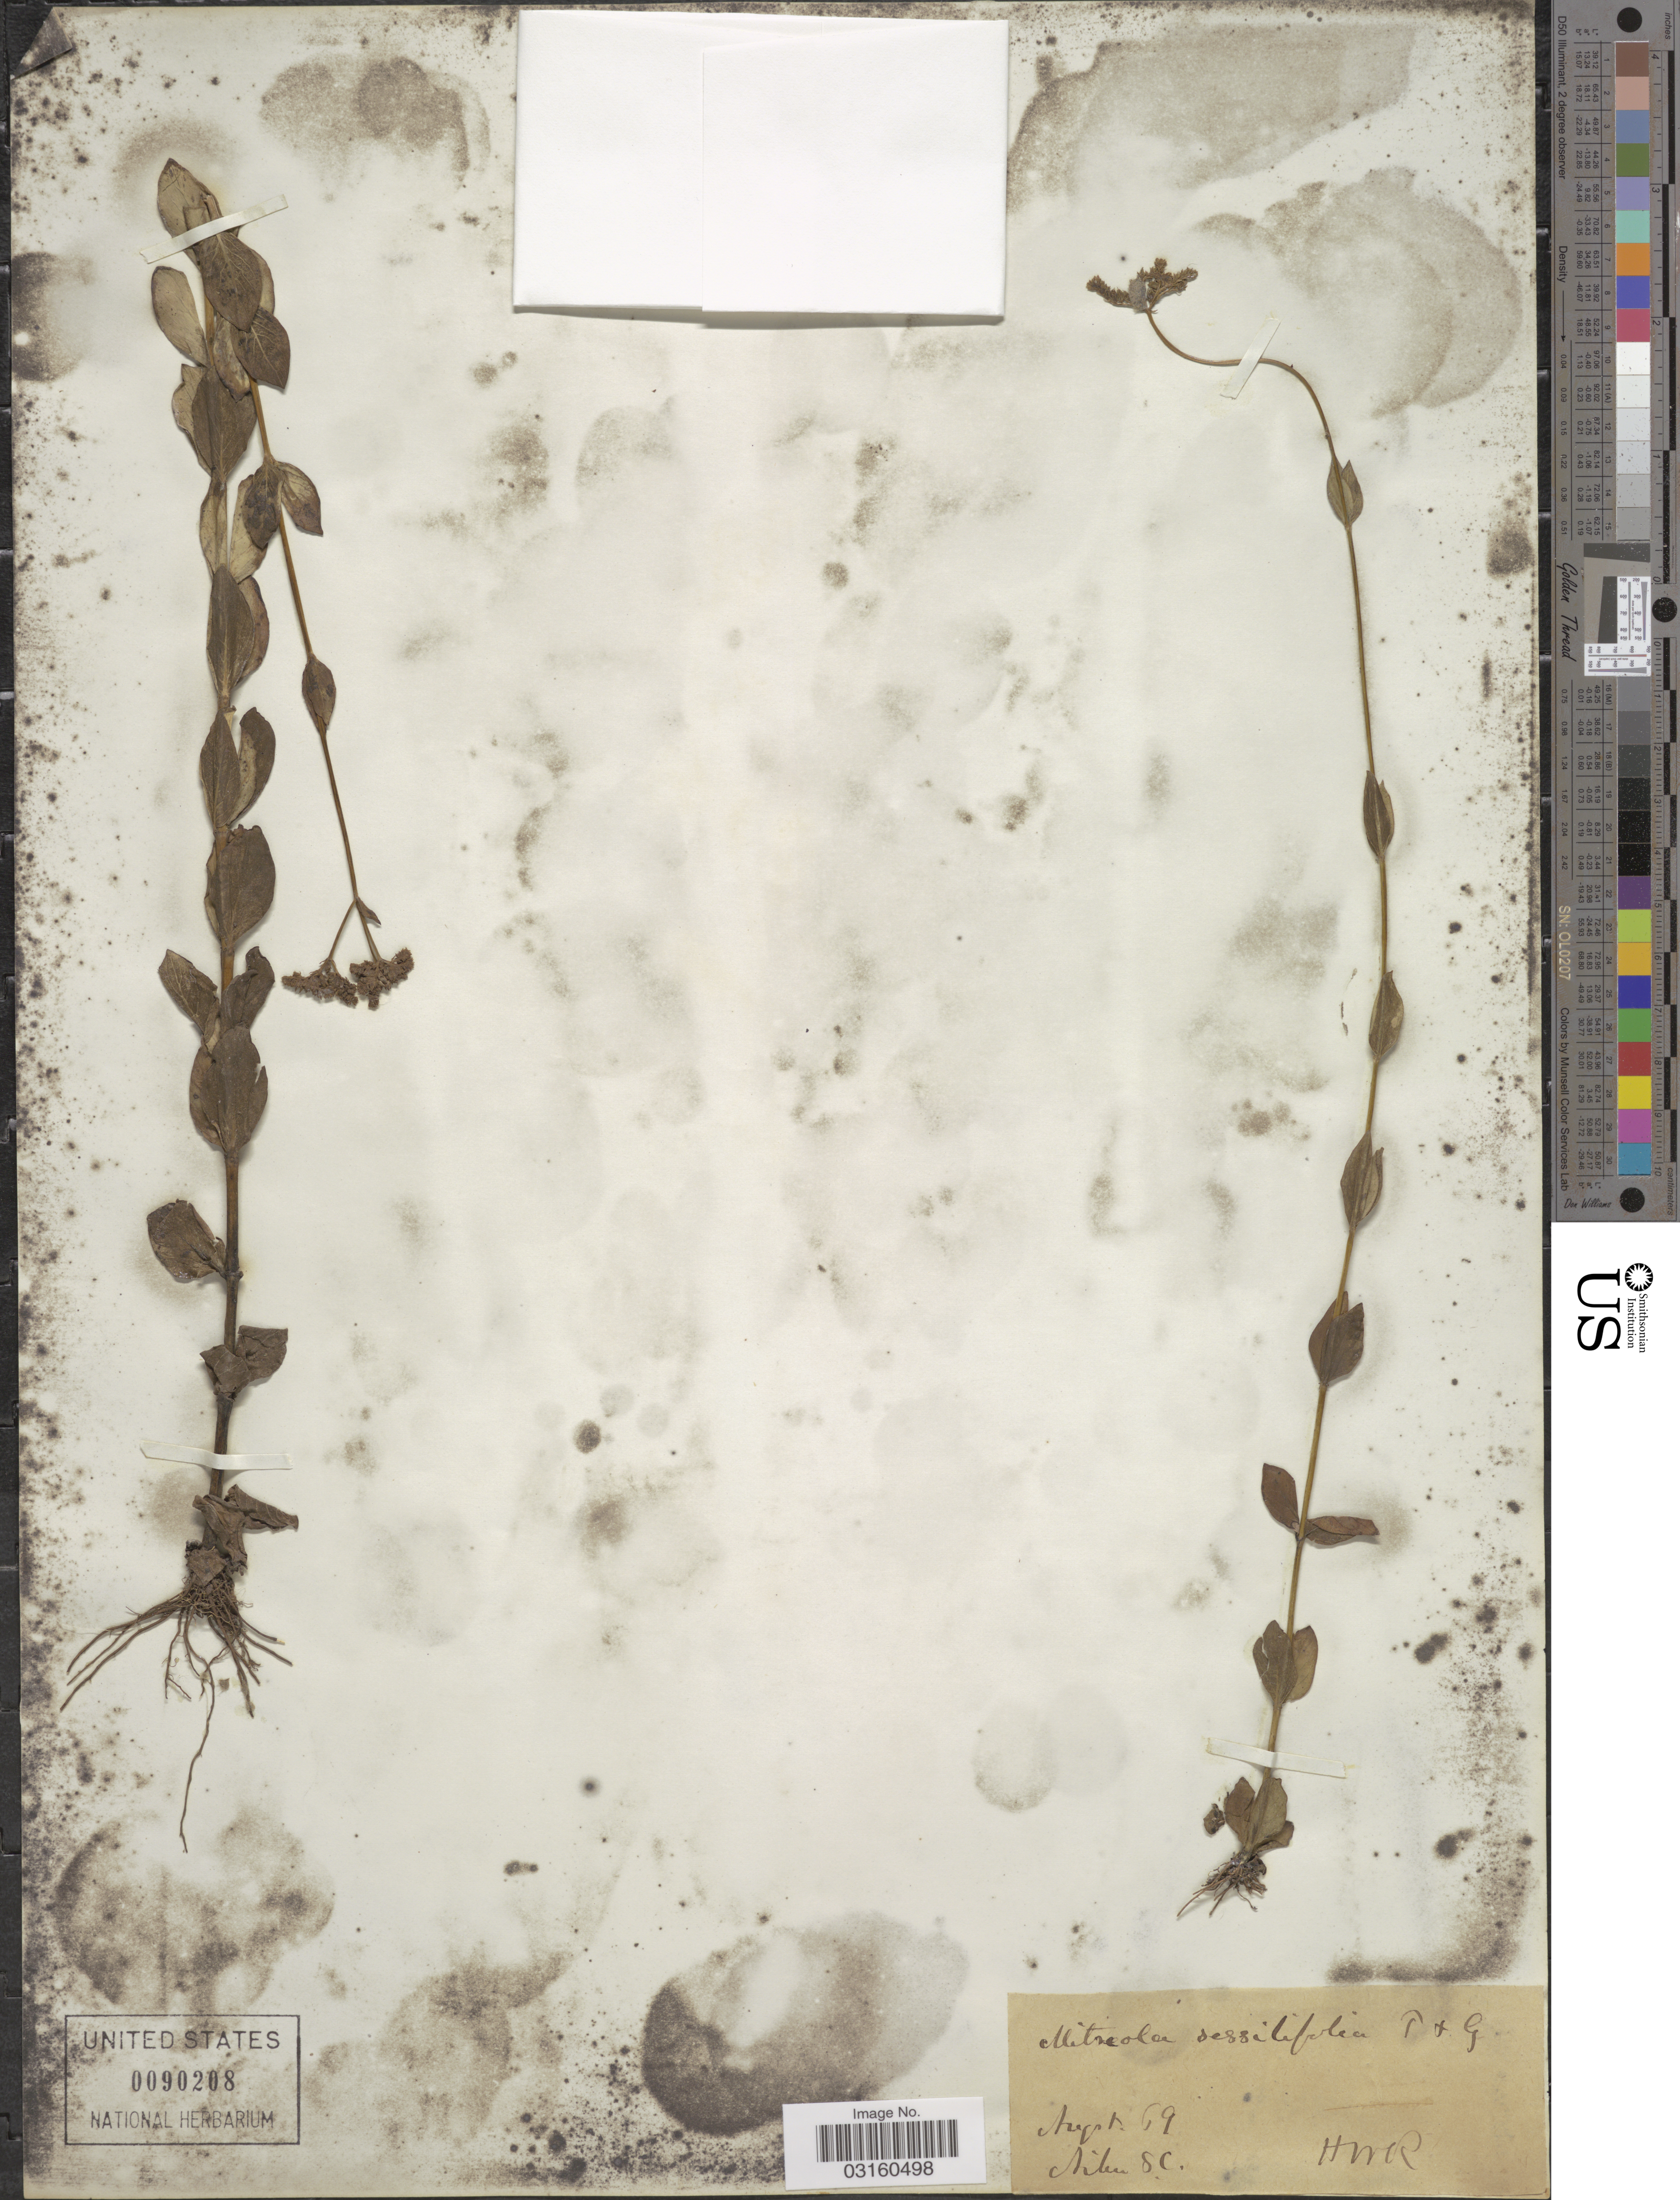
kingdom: Plantae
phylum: Tracheophyta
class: Magnoliopsida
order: Gentianales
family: Loganiaceae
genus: Mitreola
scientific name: Mitreola sessilifolia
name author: (J.F. Gmel.) G. Don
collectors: H. W. R.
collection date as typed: Transcribed d/m/y: /8/69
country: United States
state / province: South Carolina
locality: Aiken S.C.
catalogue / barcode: US 9020208